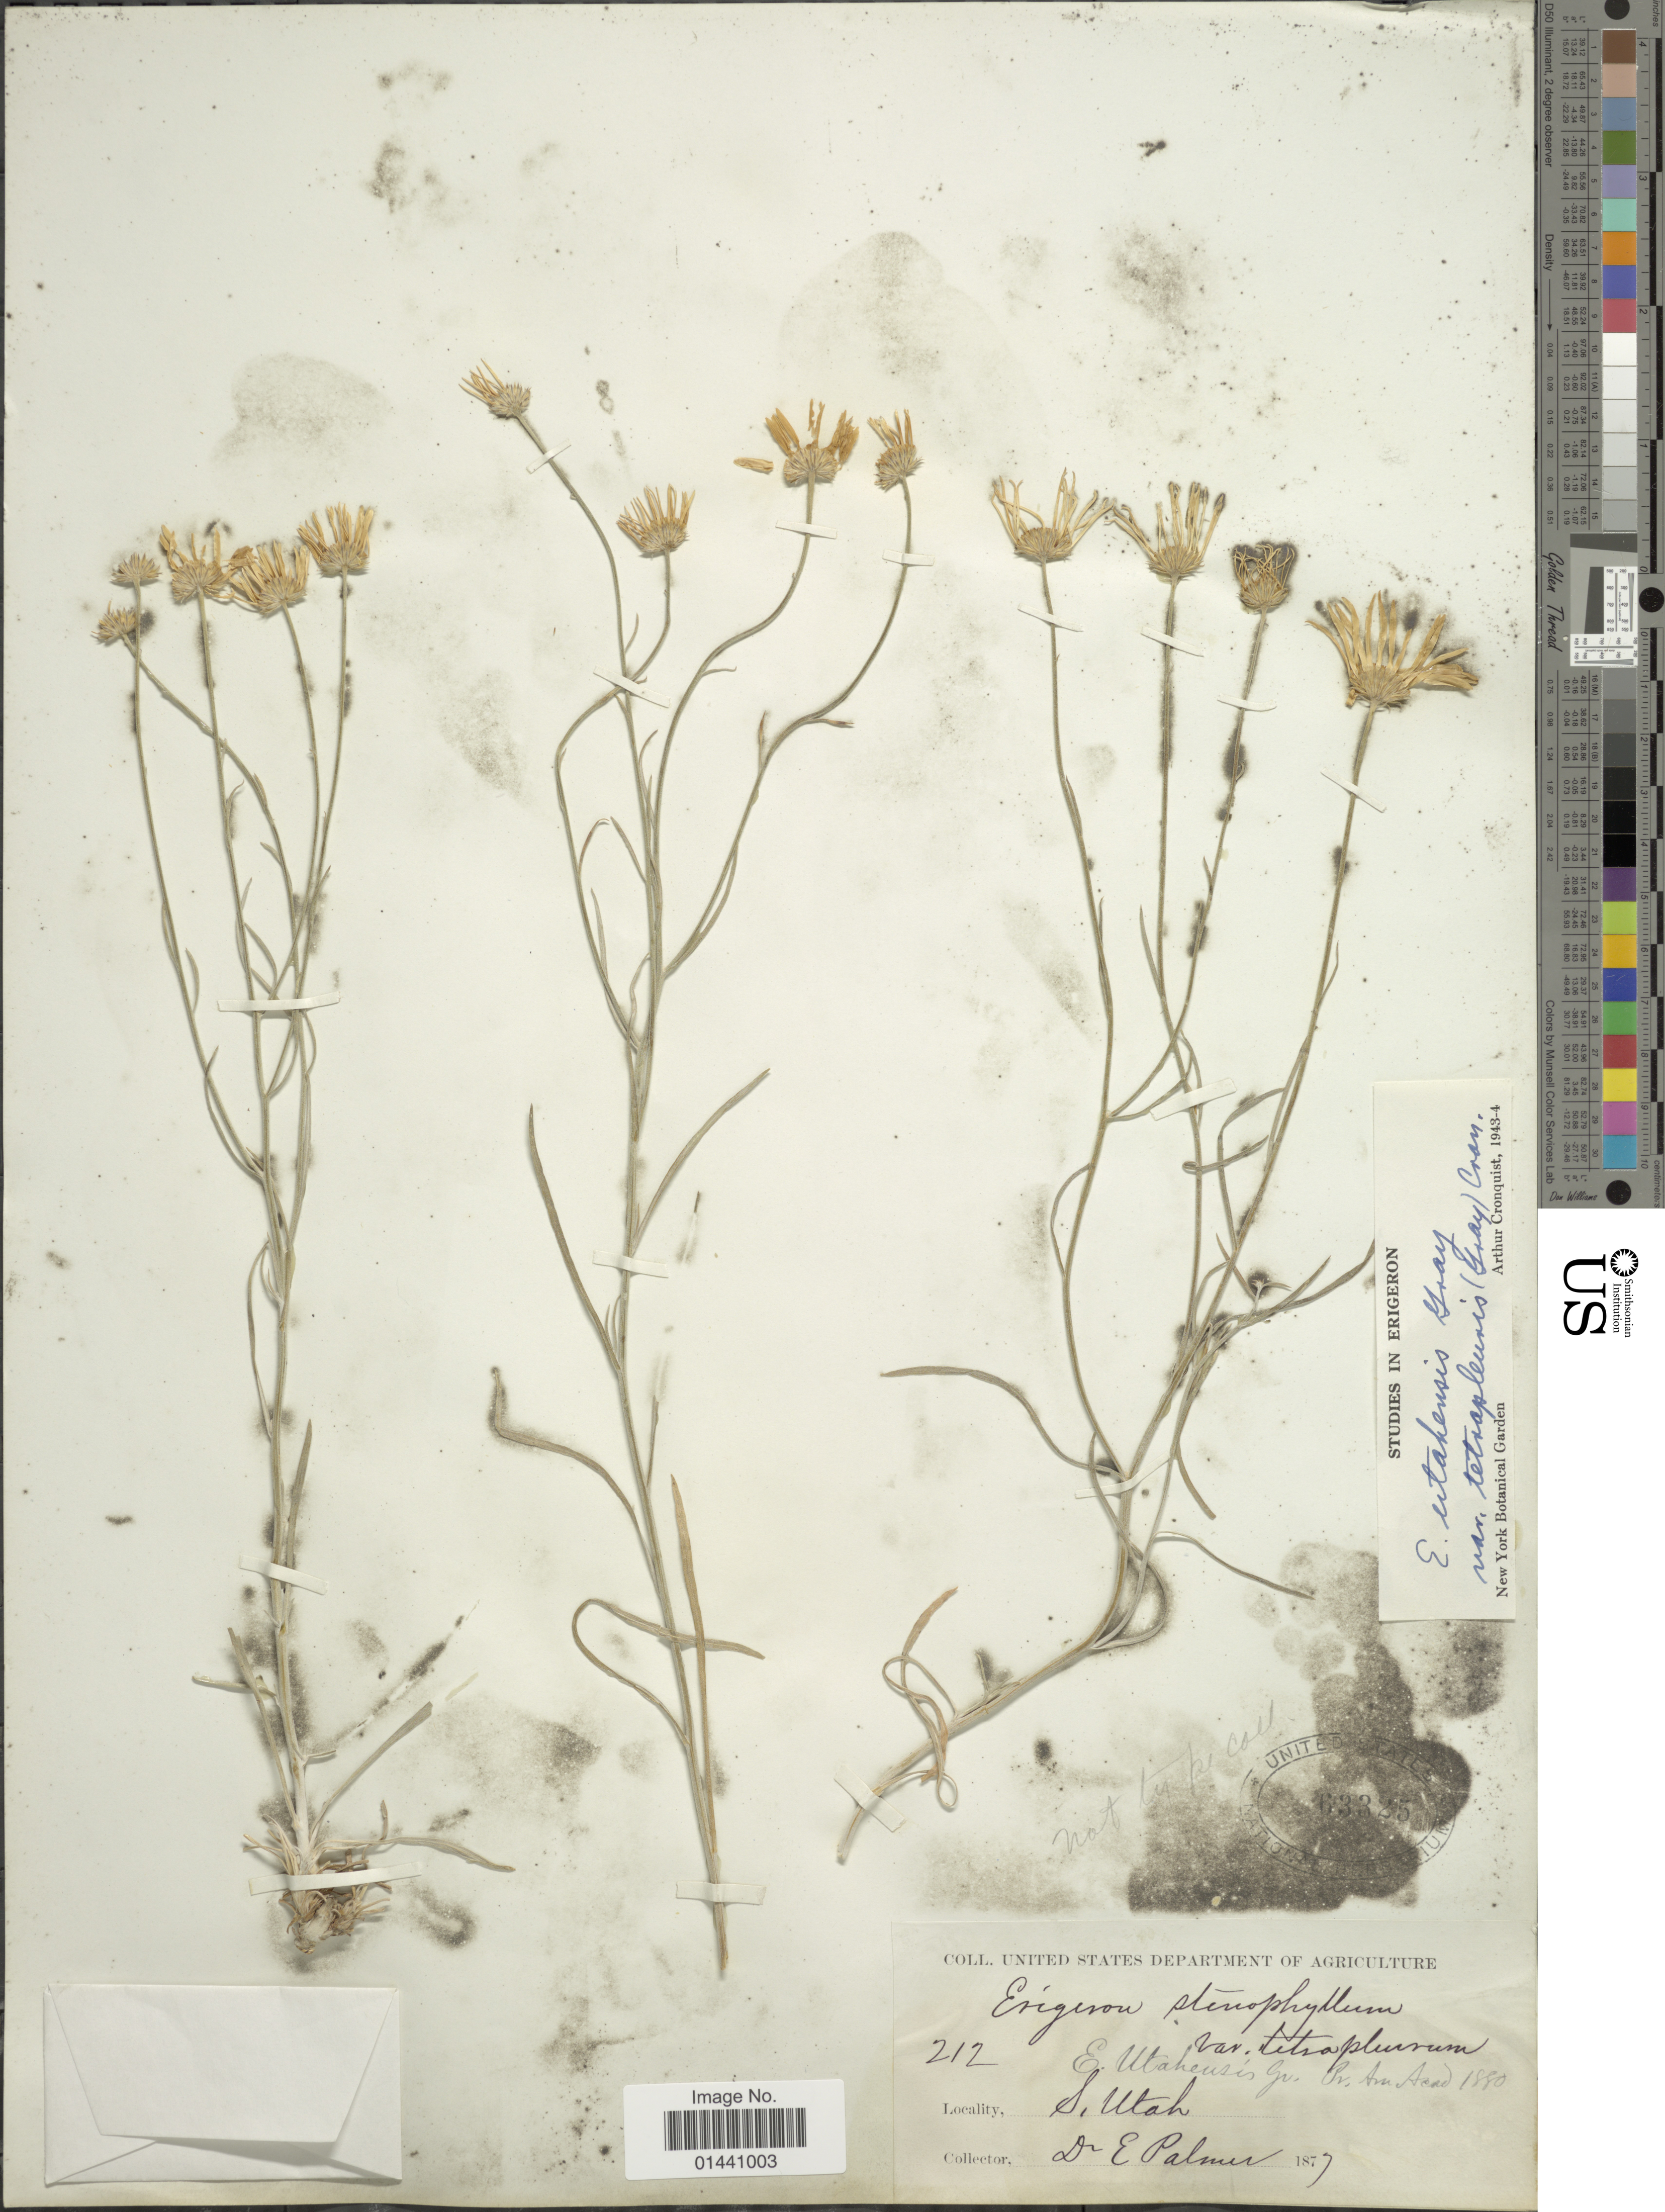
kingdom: Plantae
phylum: Tracheophyta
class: Magnoliopsida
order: Asterales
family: Asteraceae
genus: Erigeron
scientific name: Erigeron utahensis var. tetrapleuris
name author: (A. Gray) Cronq.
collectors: E. Palmer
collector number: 212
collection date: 1877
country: United States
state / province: Utah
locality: S. Utah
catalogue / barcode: US 63325